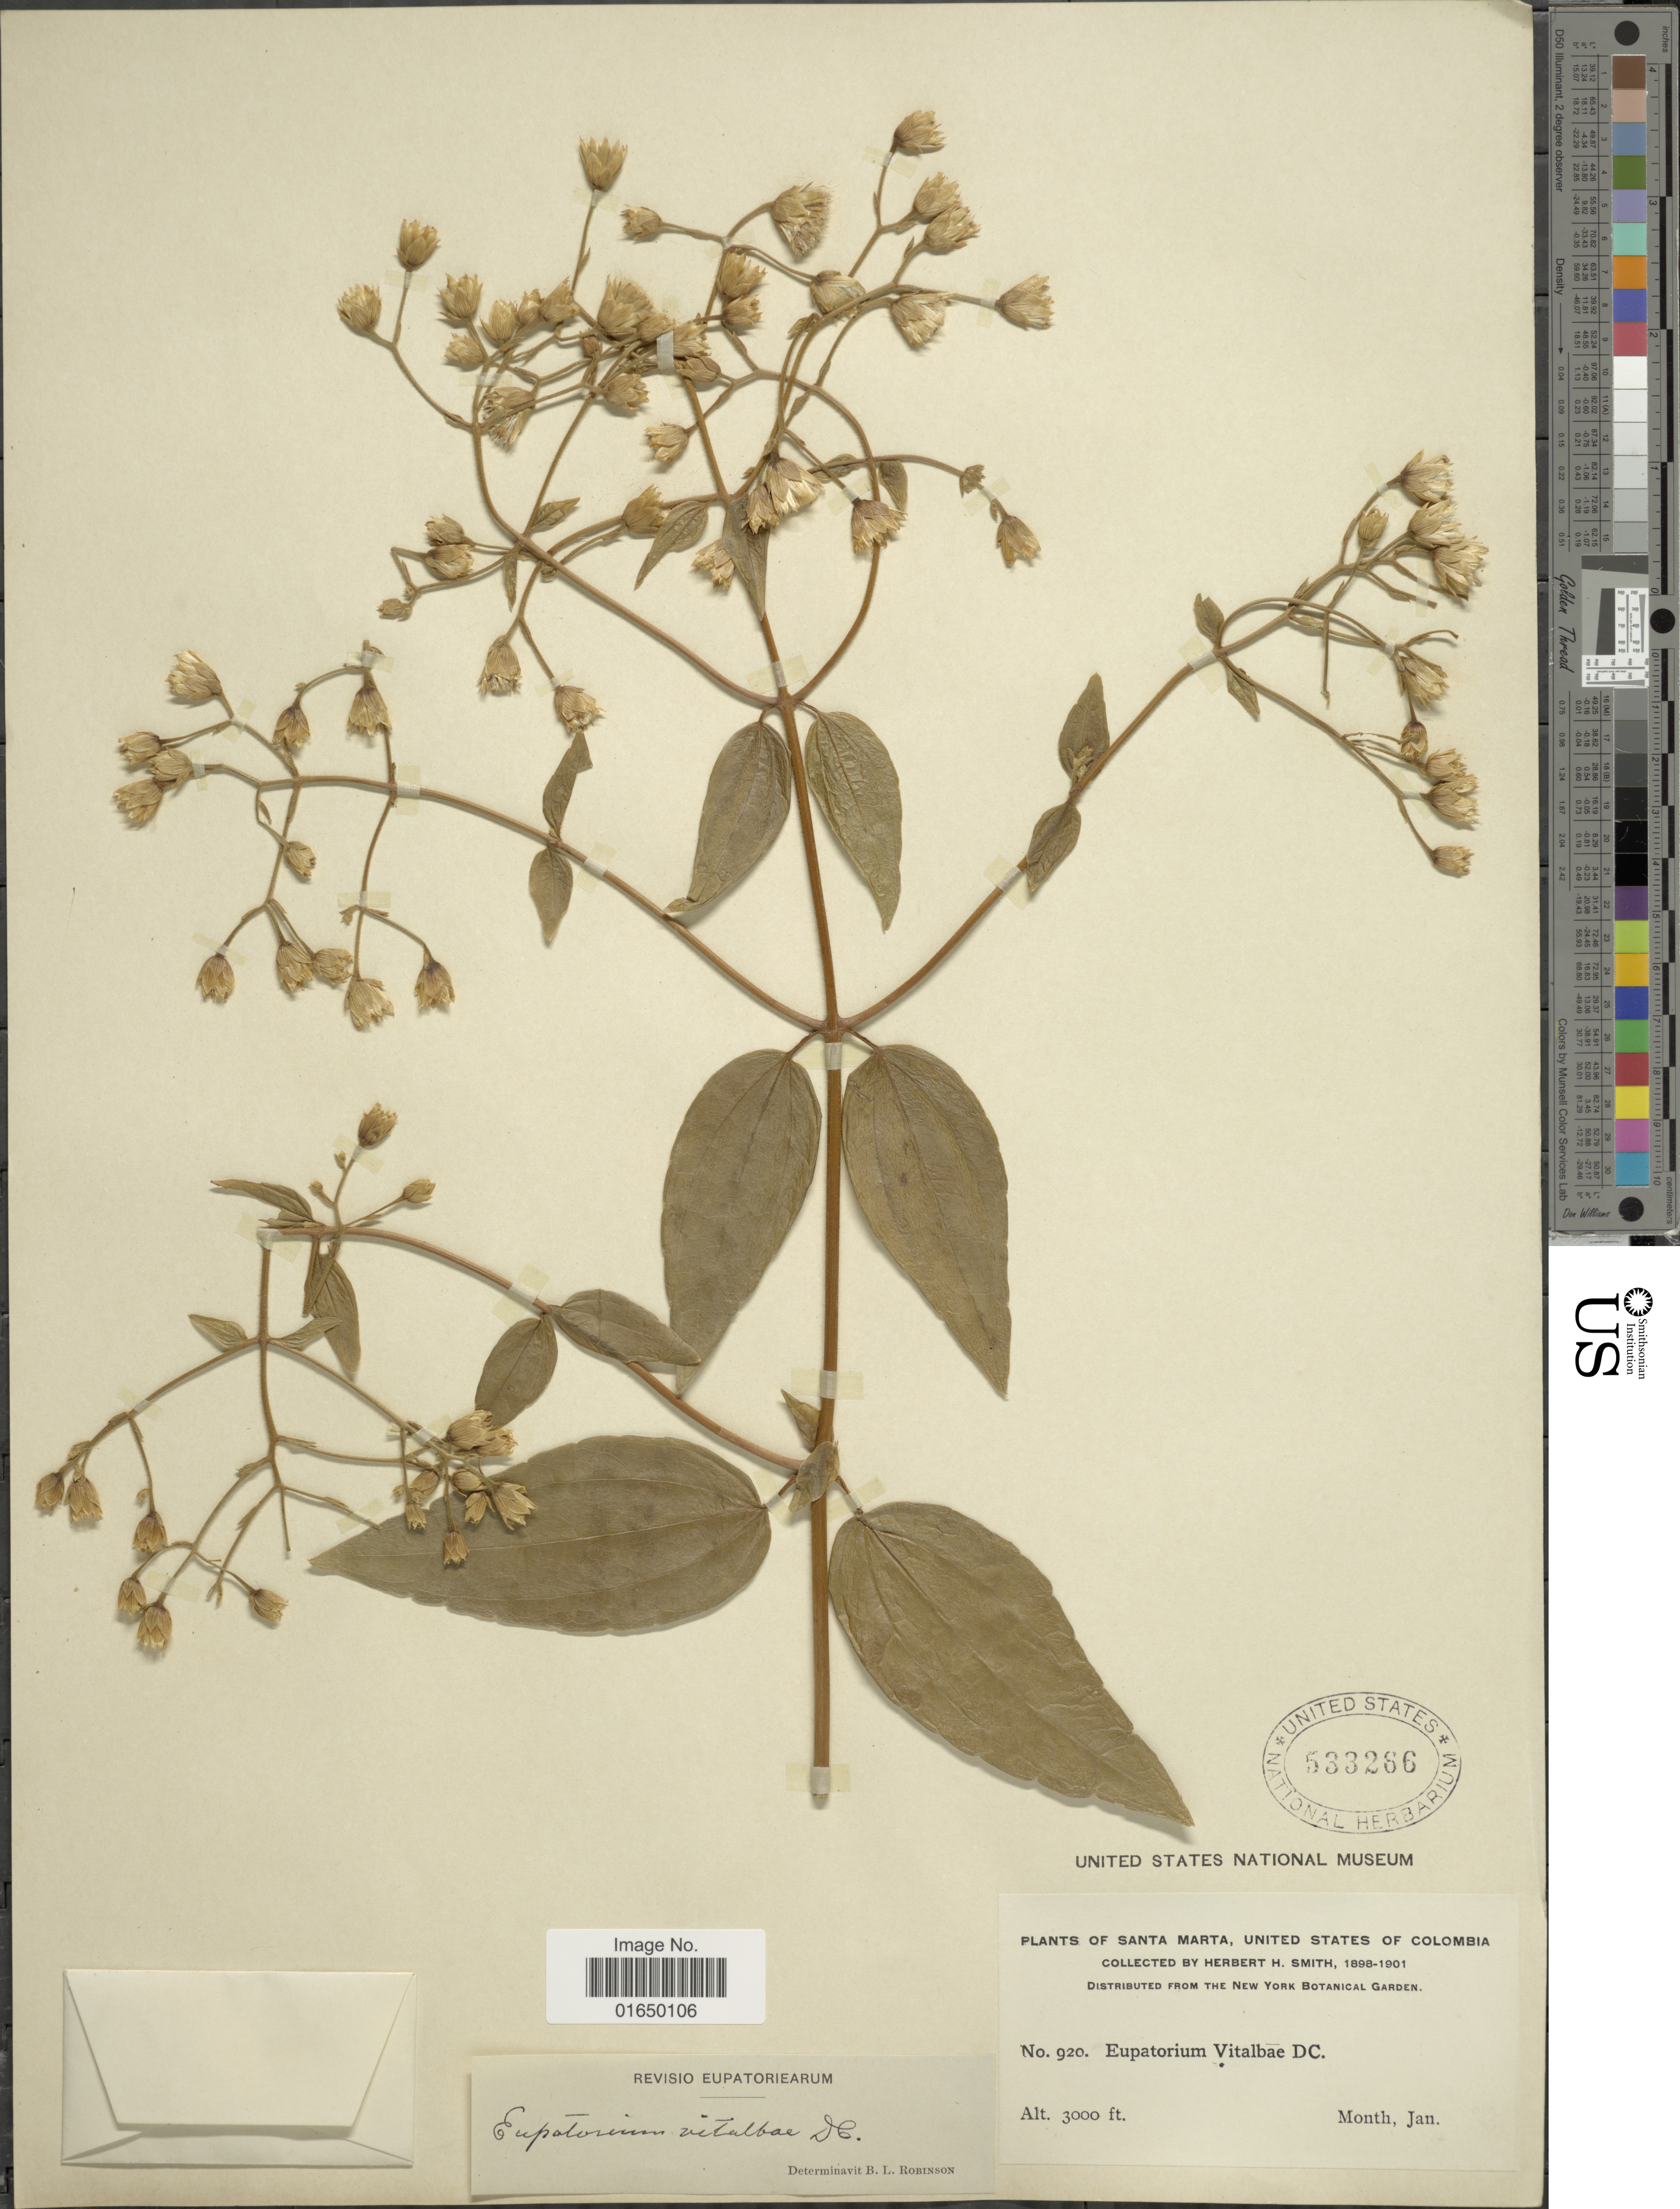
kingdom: Plantae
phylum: Tracheophyta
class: Magnoliopsida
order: Asterales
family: Asteraceae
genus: Heterocondylus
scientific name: Heterocondylus vitalbae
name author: (DC.) R.M. King & H. Rob.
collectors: Herbert H. Smith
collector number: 920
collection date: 1898-01/1901-01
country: Colombia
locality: Santa Marta, United States of Colombia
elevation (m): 914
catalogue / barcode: US 533266